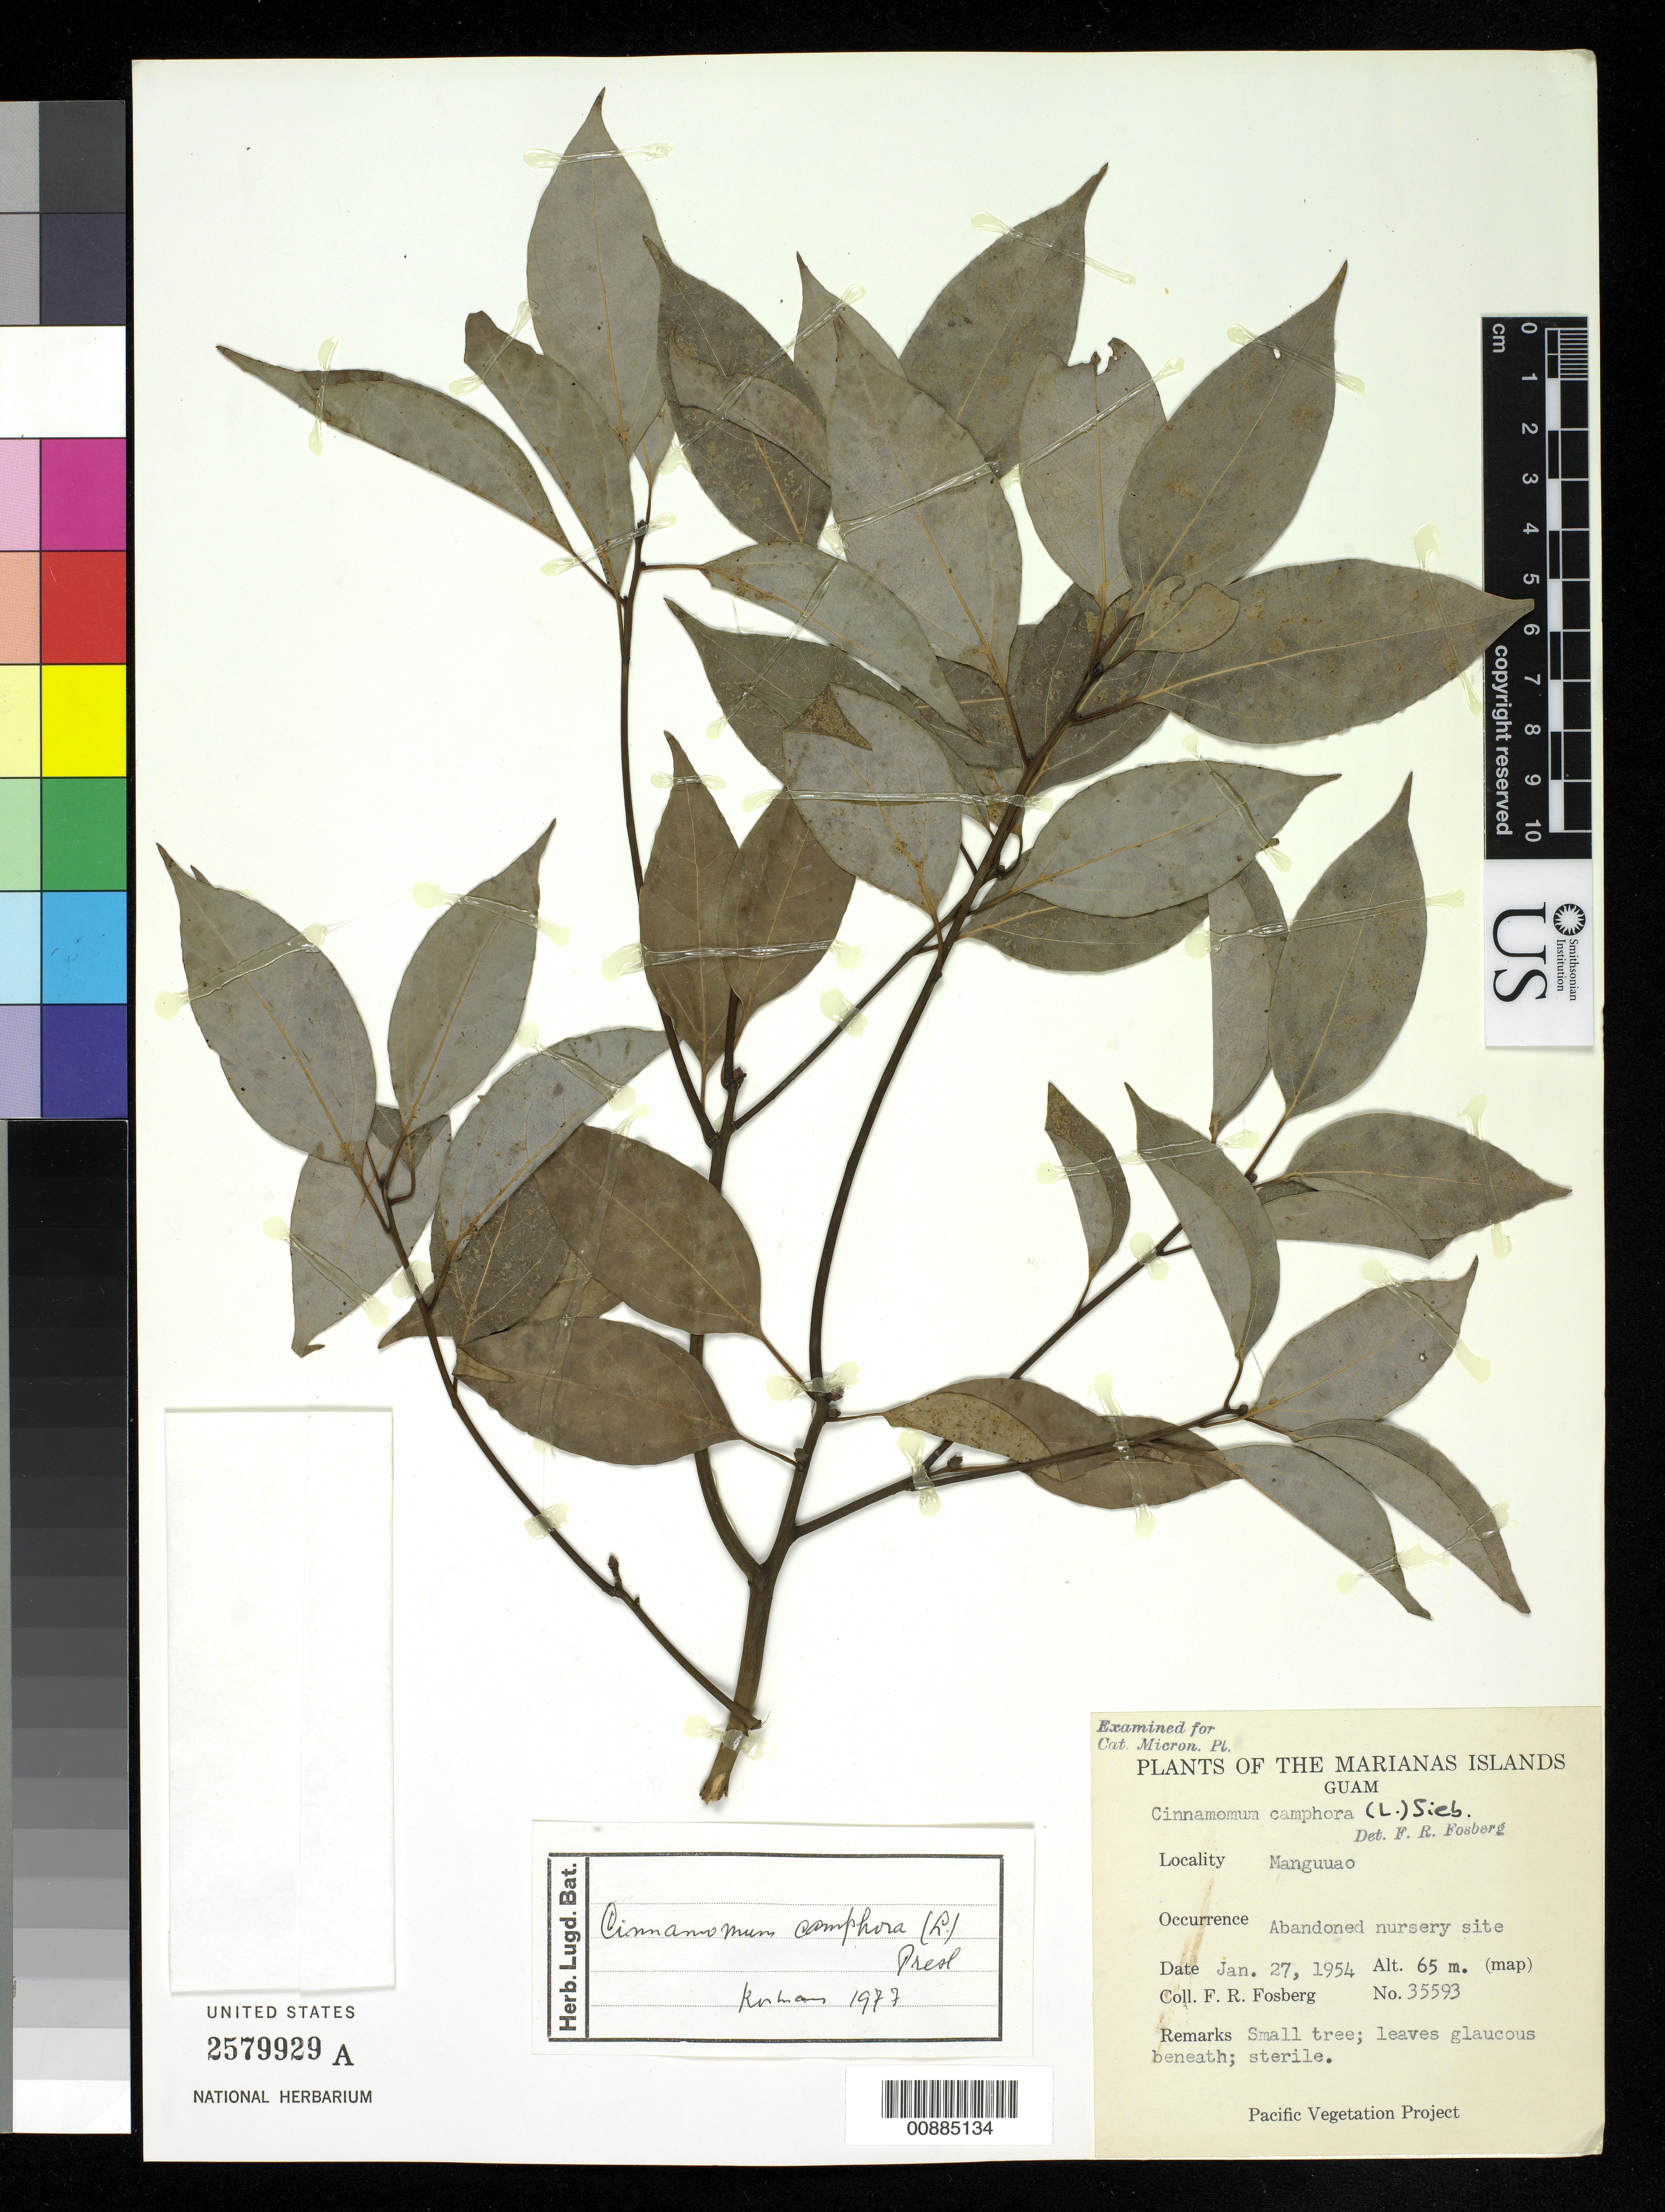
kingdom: Plantae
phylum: Tracheophyta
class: Magnoliopsida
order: Laurales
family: Lauraceae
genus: Cinnamomum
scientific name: Cinnamomum camphora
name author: (L.) J. Presl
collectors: F. R. Fosberg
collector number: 35593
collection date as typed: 27 Jan 1954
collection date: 1954-01-27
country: Guam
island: Guam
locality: Manguuao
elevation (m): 65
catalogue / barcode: US 2579929